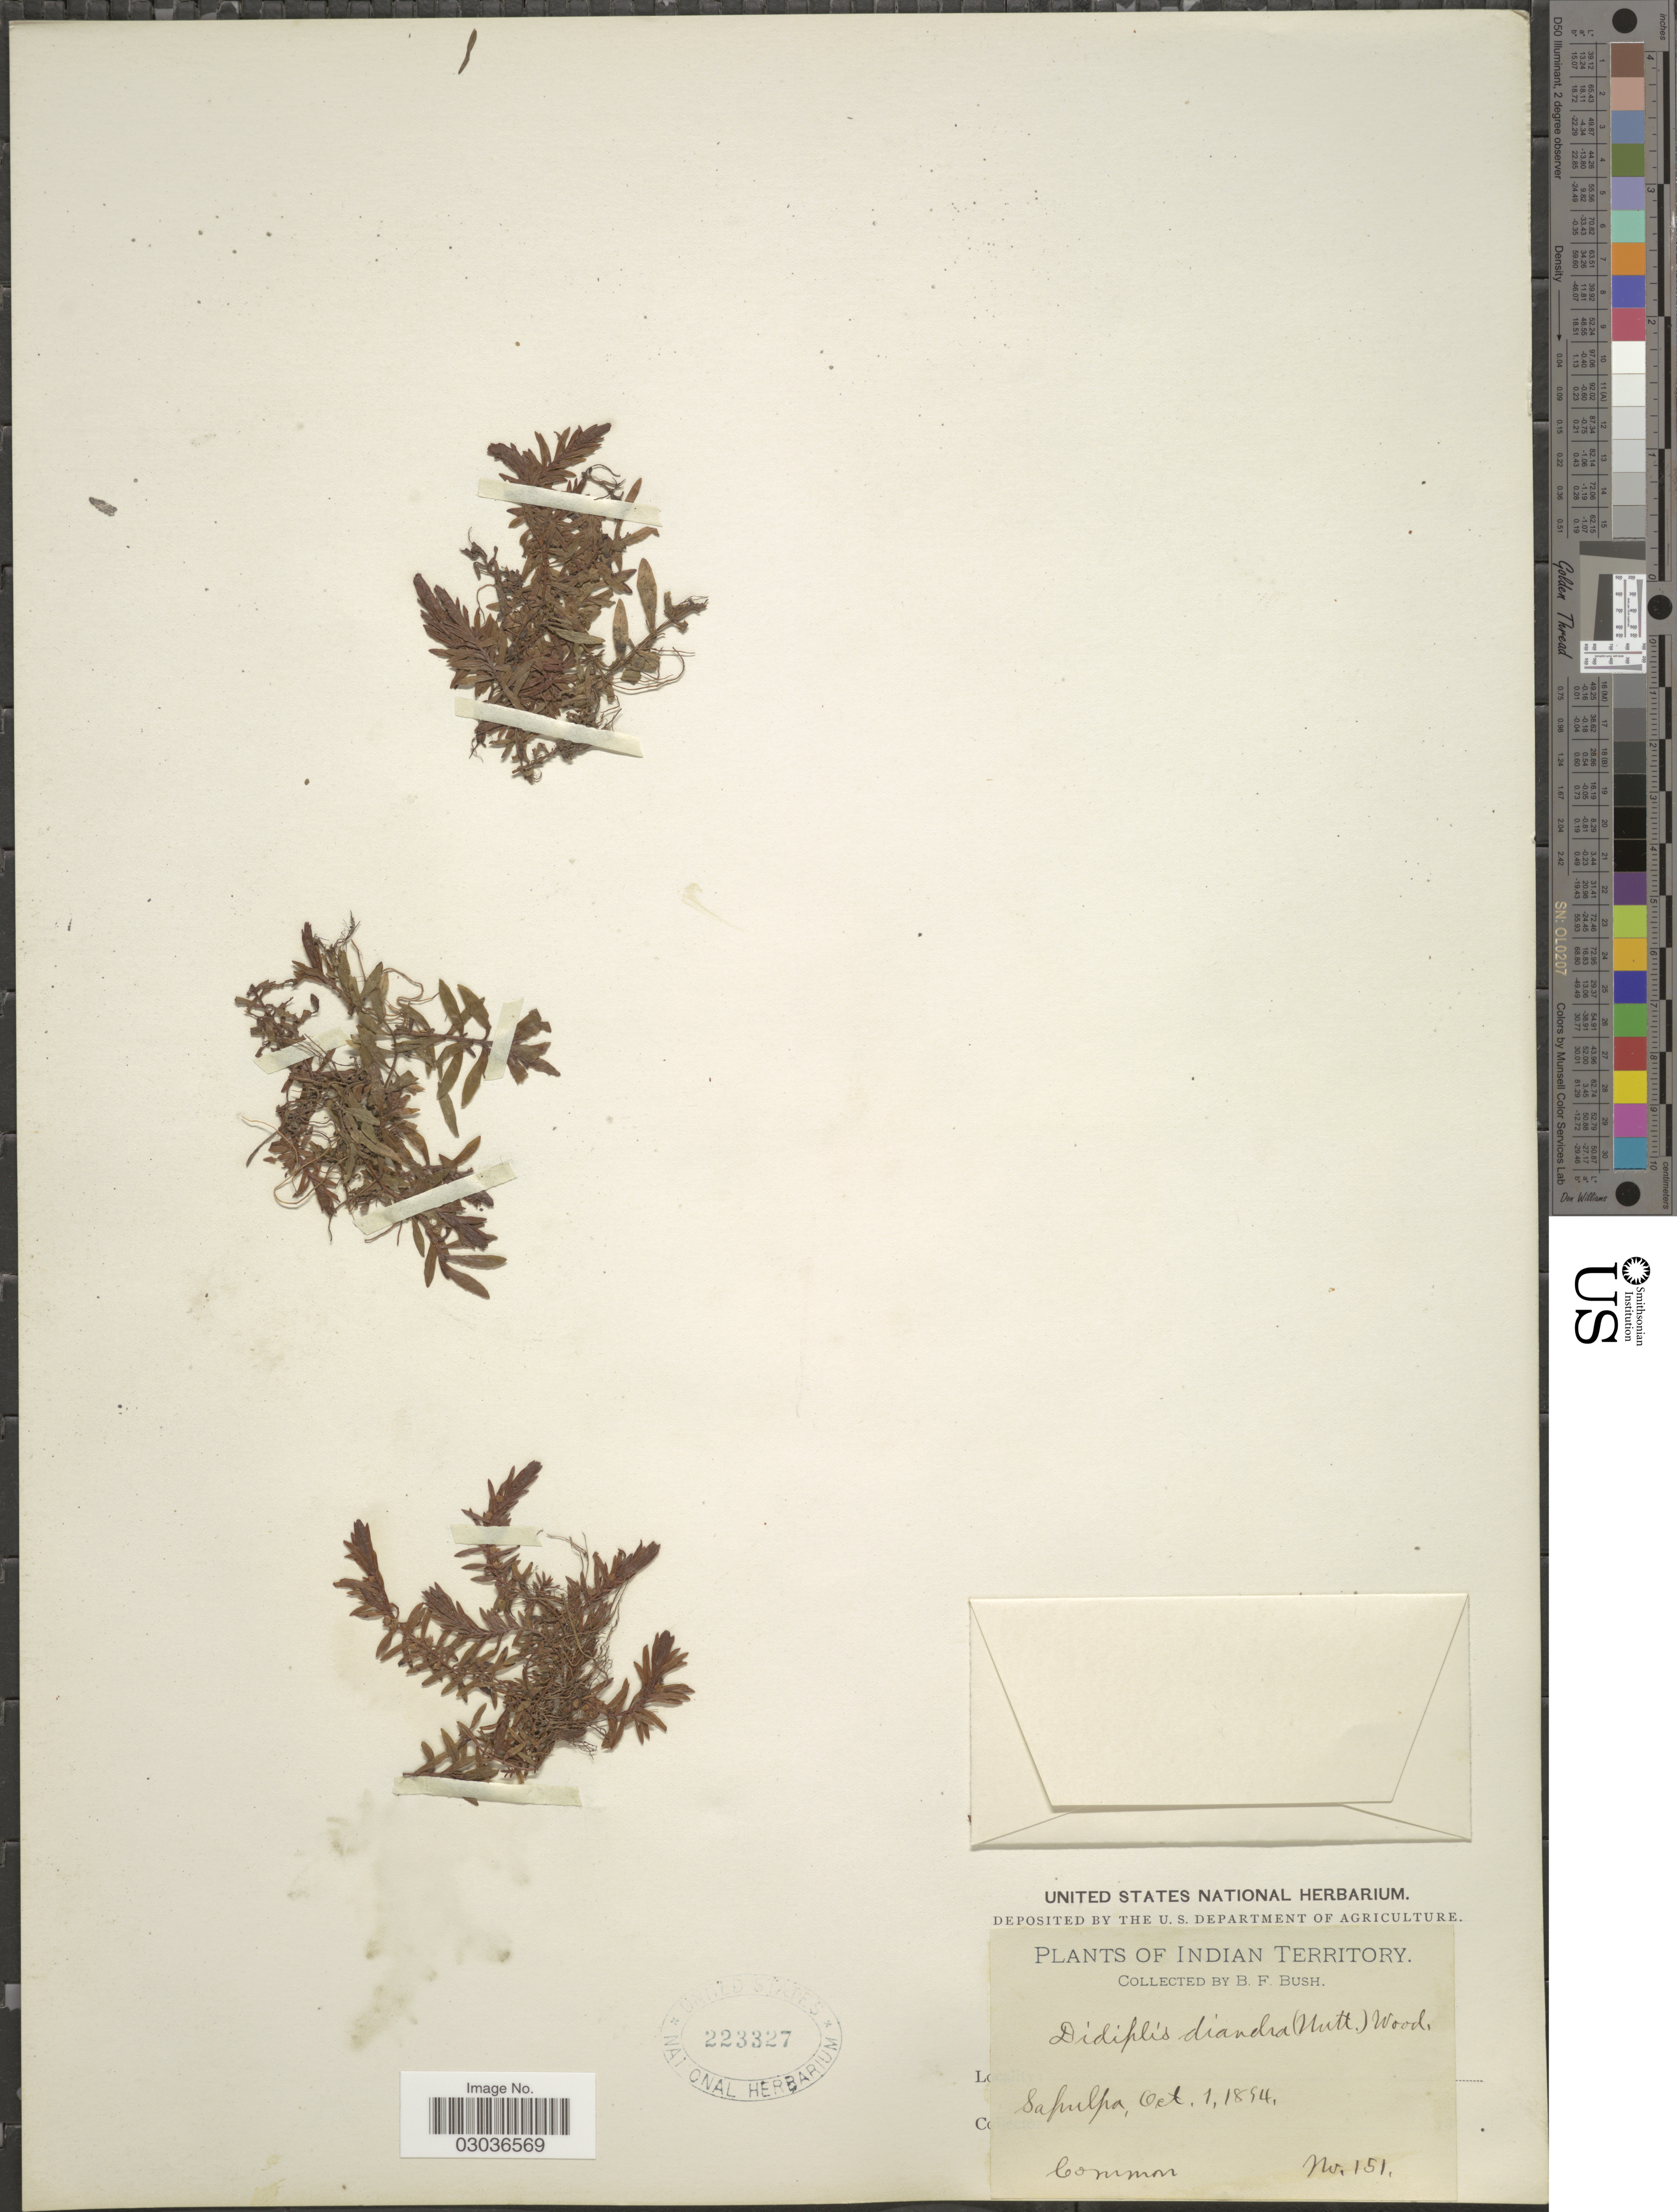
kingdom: Plantae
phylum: Tracheophyta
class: Magnoliopsida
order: Myrtales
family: Lythraceae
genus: Didiplis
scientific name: Didiplis diandra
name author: (Nutt. ex DC.) Alph. Wood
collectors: B. F. Bush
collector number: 151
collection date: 1854-10-01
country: United States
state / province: Oklahoma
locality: Indian Territory. Sapulpa.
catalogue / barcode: US 223327